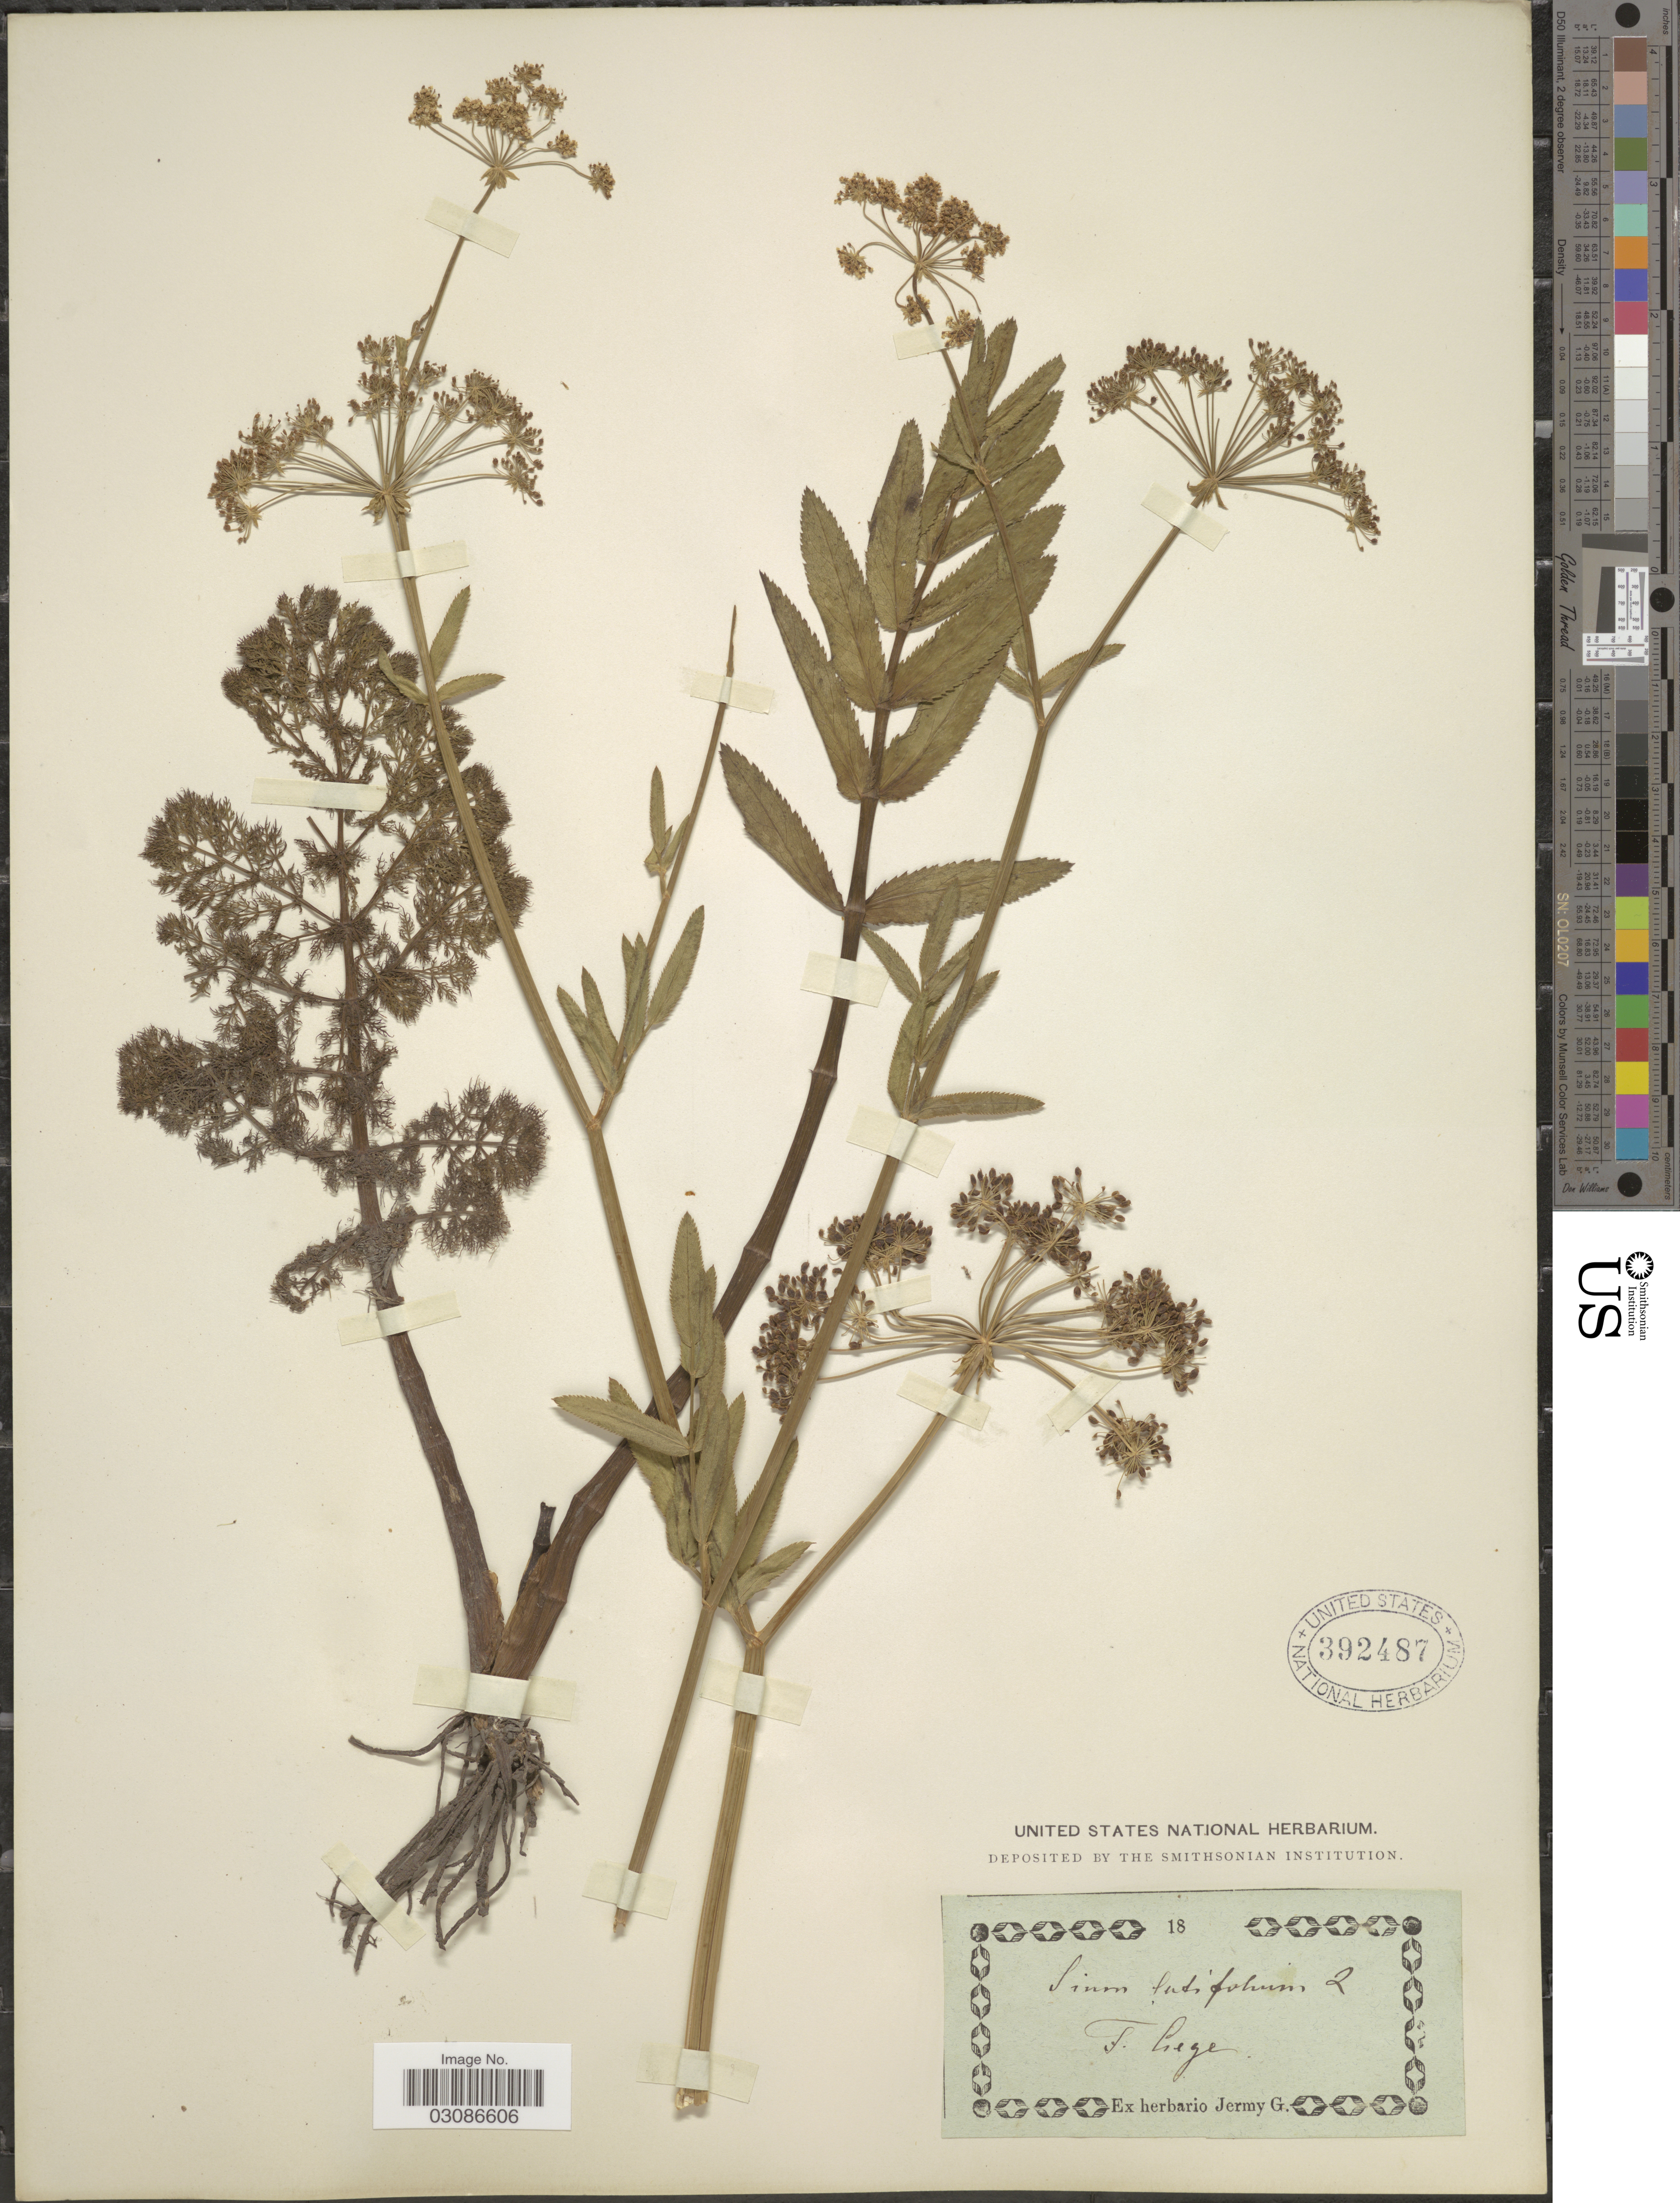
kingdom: Plantae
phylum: Tracheophyta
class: Magnoliopsida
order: Apiales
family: Apiaceae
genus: Sium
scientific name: Sium suave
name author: Walter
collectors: ex herb. G. Jermy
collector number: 18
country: Belgium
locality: F. Liege. [unsure placement]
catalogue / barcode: US 392487